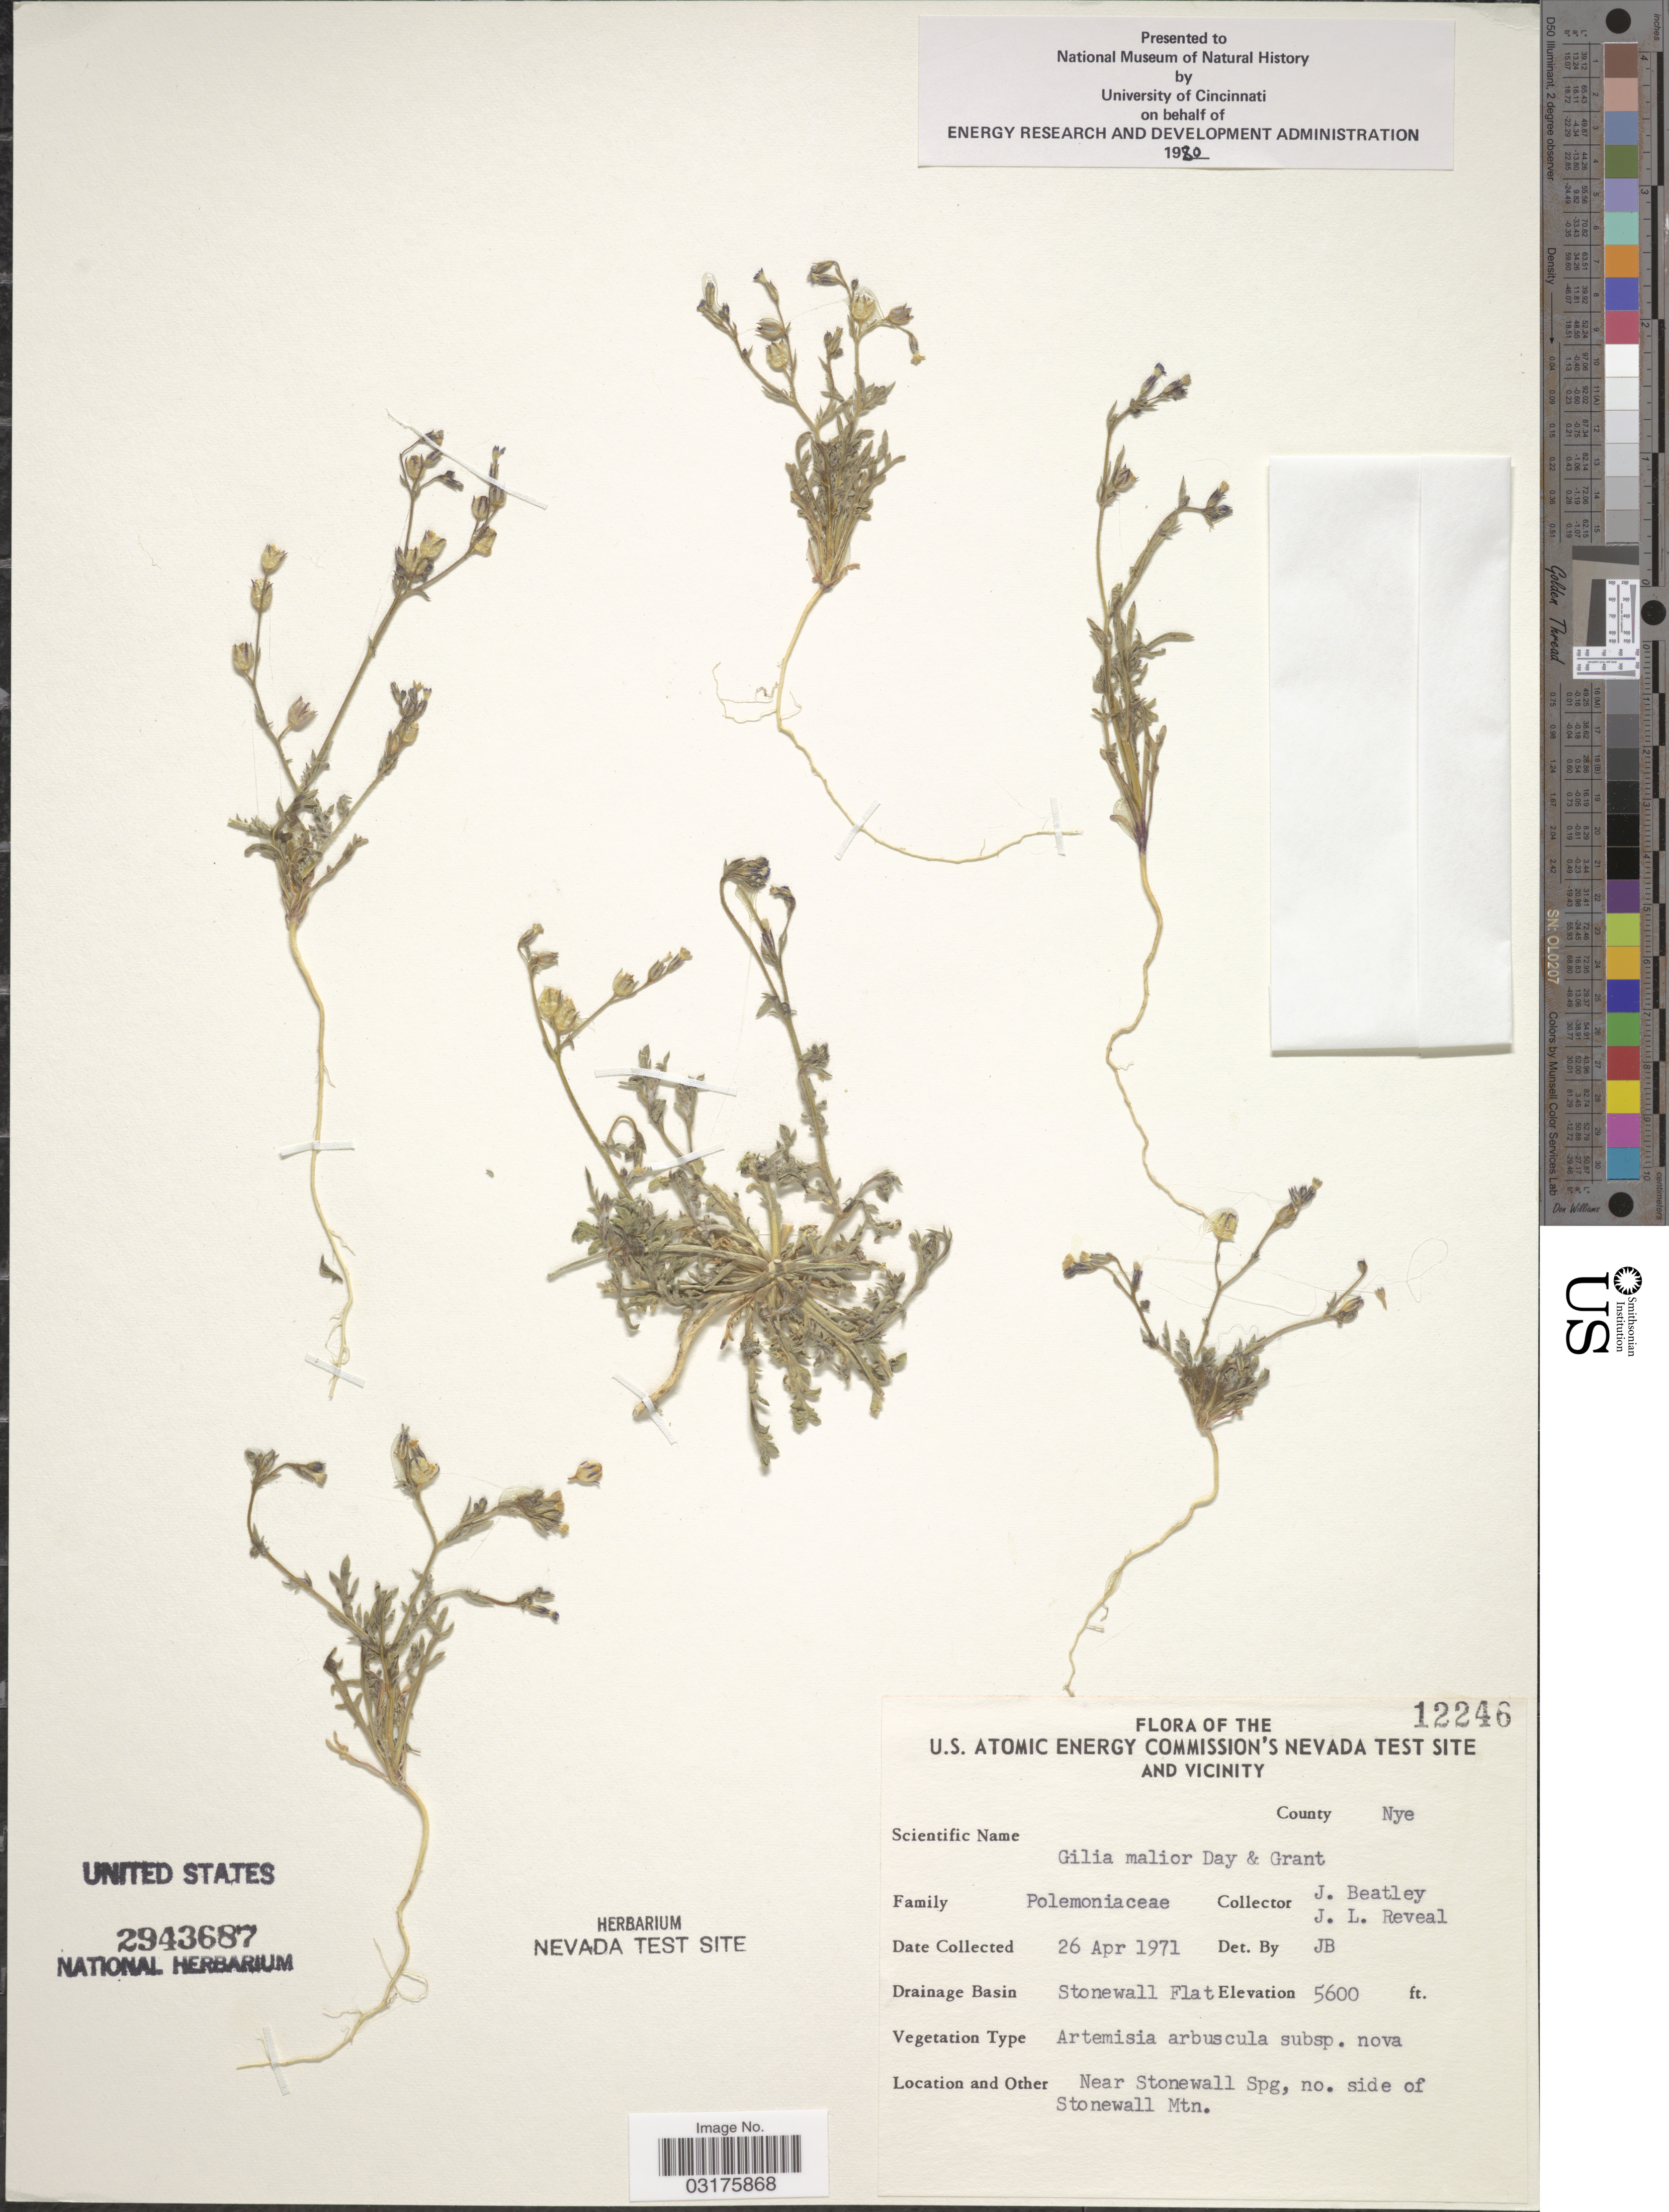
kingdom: Plantae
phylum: Tracheophyta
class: Magnoliopsida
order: Ericales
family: Polemoniaceae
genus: Gilia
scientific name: Gilia malior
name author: Day & V.E. Grant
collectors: J. C. Beatley & J. L. Reveal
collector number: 12246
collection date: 1971-04-26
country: United States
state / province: Nevada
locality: The U.S. Atomic Energy Commission's Nevada Test Site and Vicinity. County Nye. Drainage Basin Stonewall Flat. Near Stonewall Spg, no. side of Stonewall Mtn.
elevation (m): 1707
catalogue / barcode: US 2943687